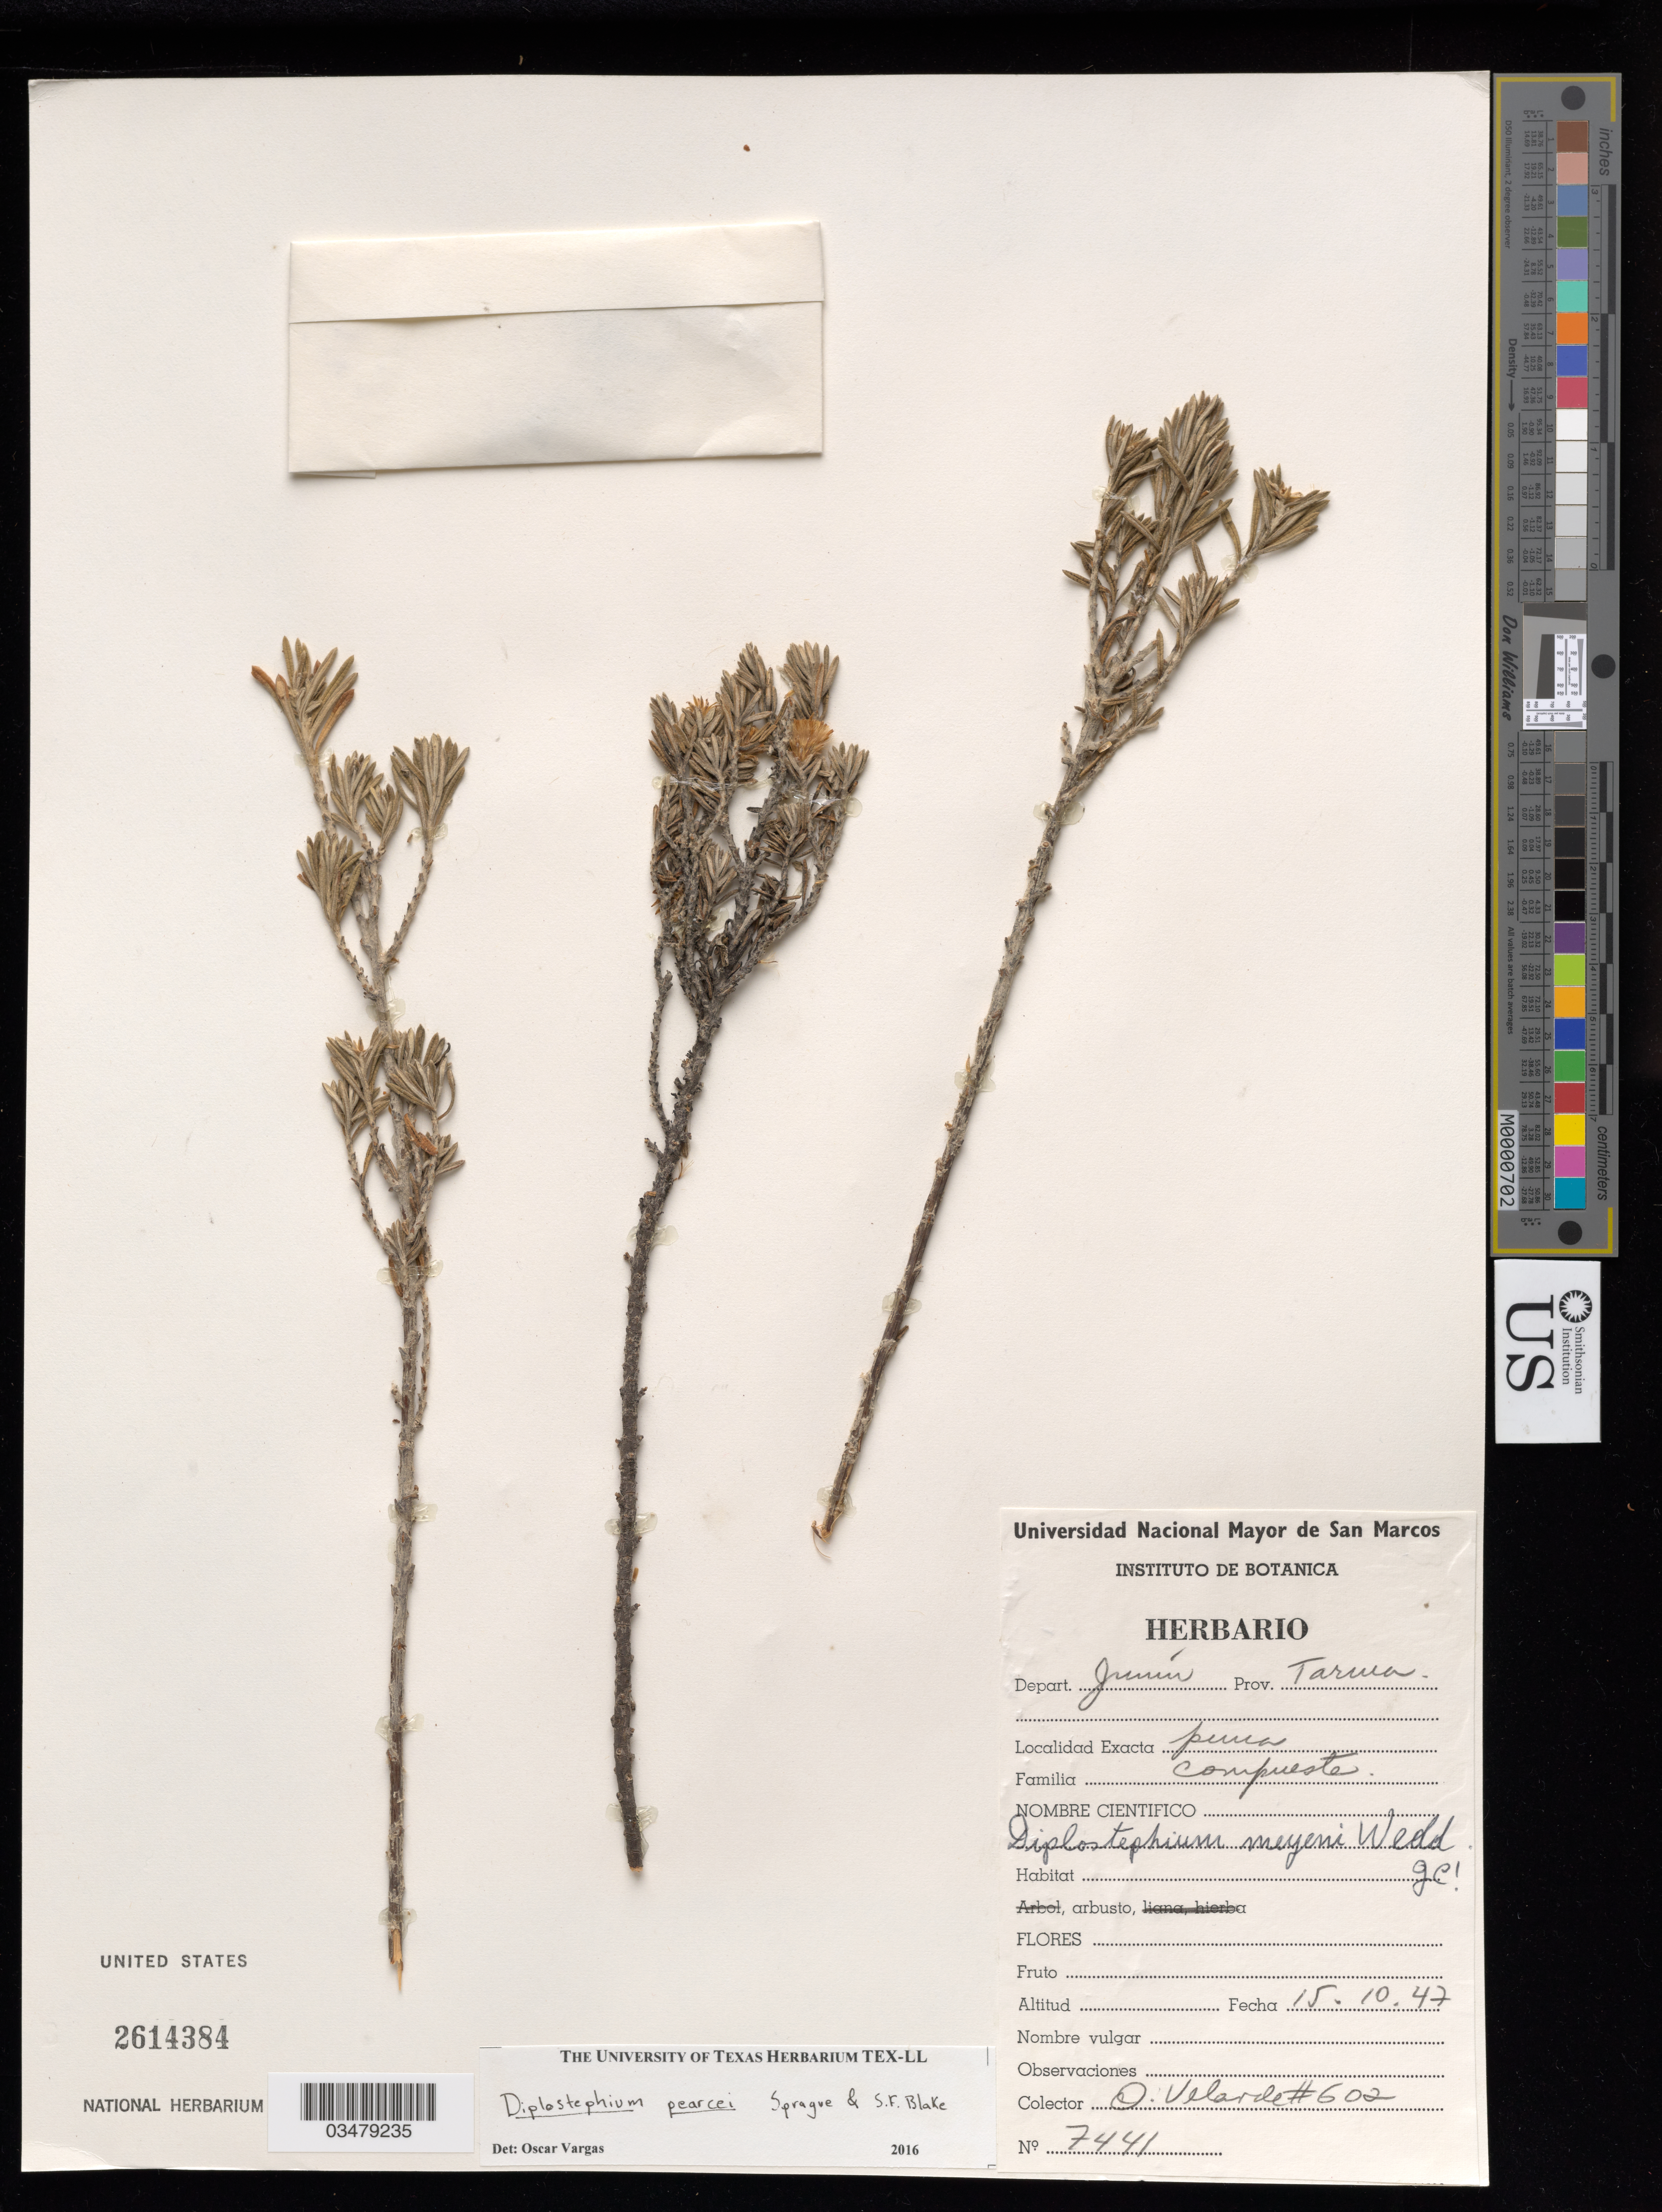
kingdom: Plantae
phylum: Tracheophyta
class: Magnoliopsida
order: Asterales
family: Asteraceae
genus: Diplostephium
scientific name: Diplostephium pearcei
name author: Sprague & S.F. Blake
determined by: Vargas, Oscar M.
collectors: O. Velarde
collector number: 7441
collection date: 1947-10-15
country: Peru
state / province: Junín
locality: Puna; Prov. Tarma,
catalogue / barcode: US 2614384